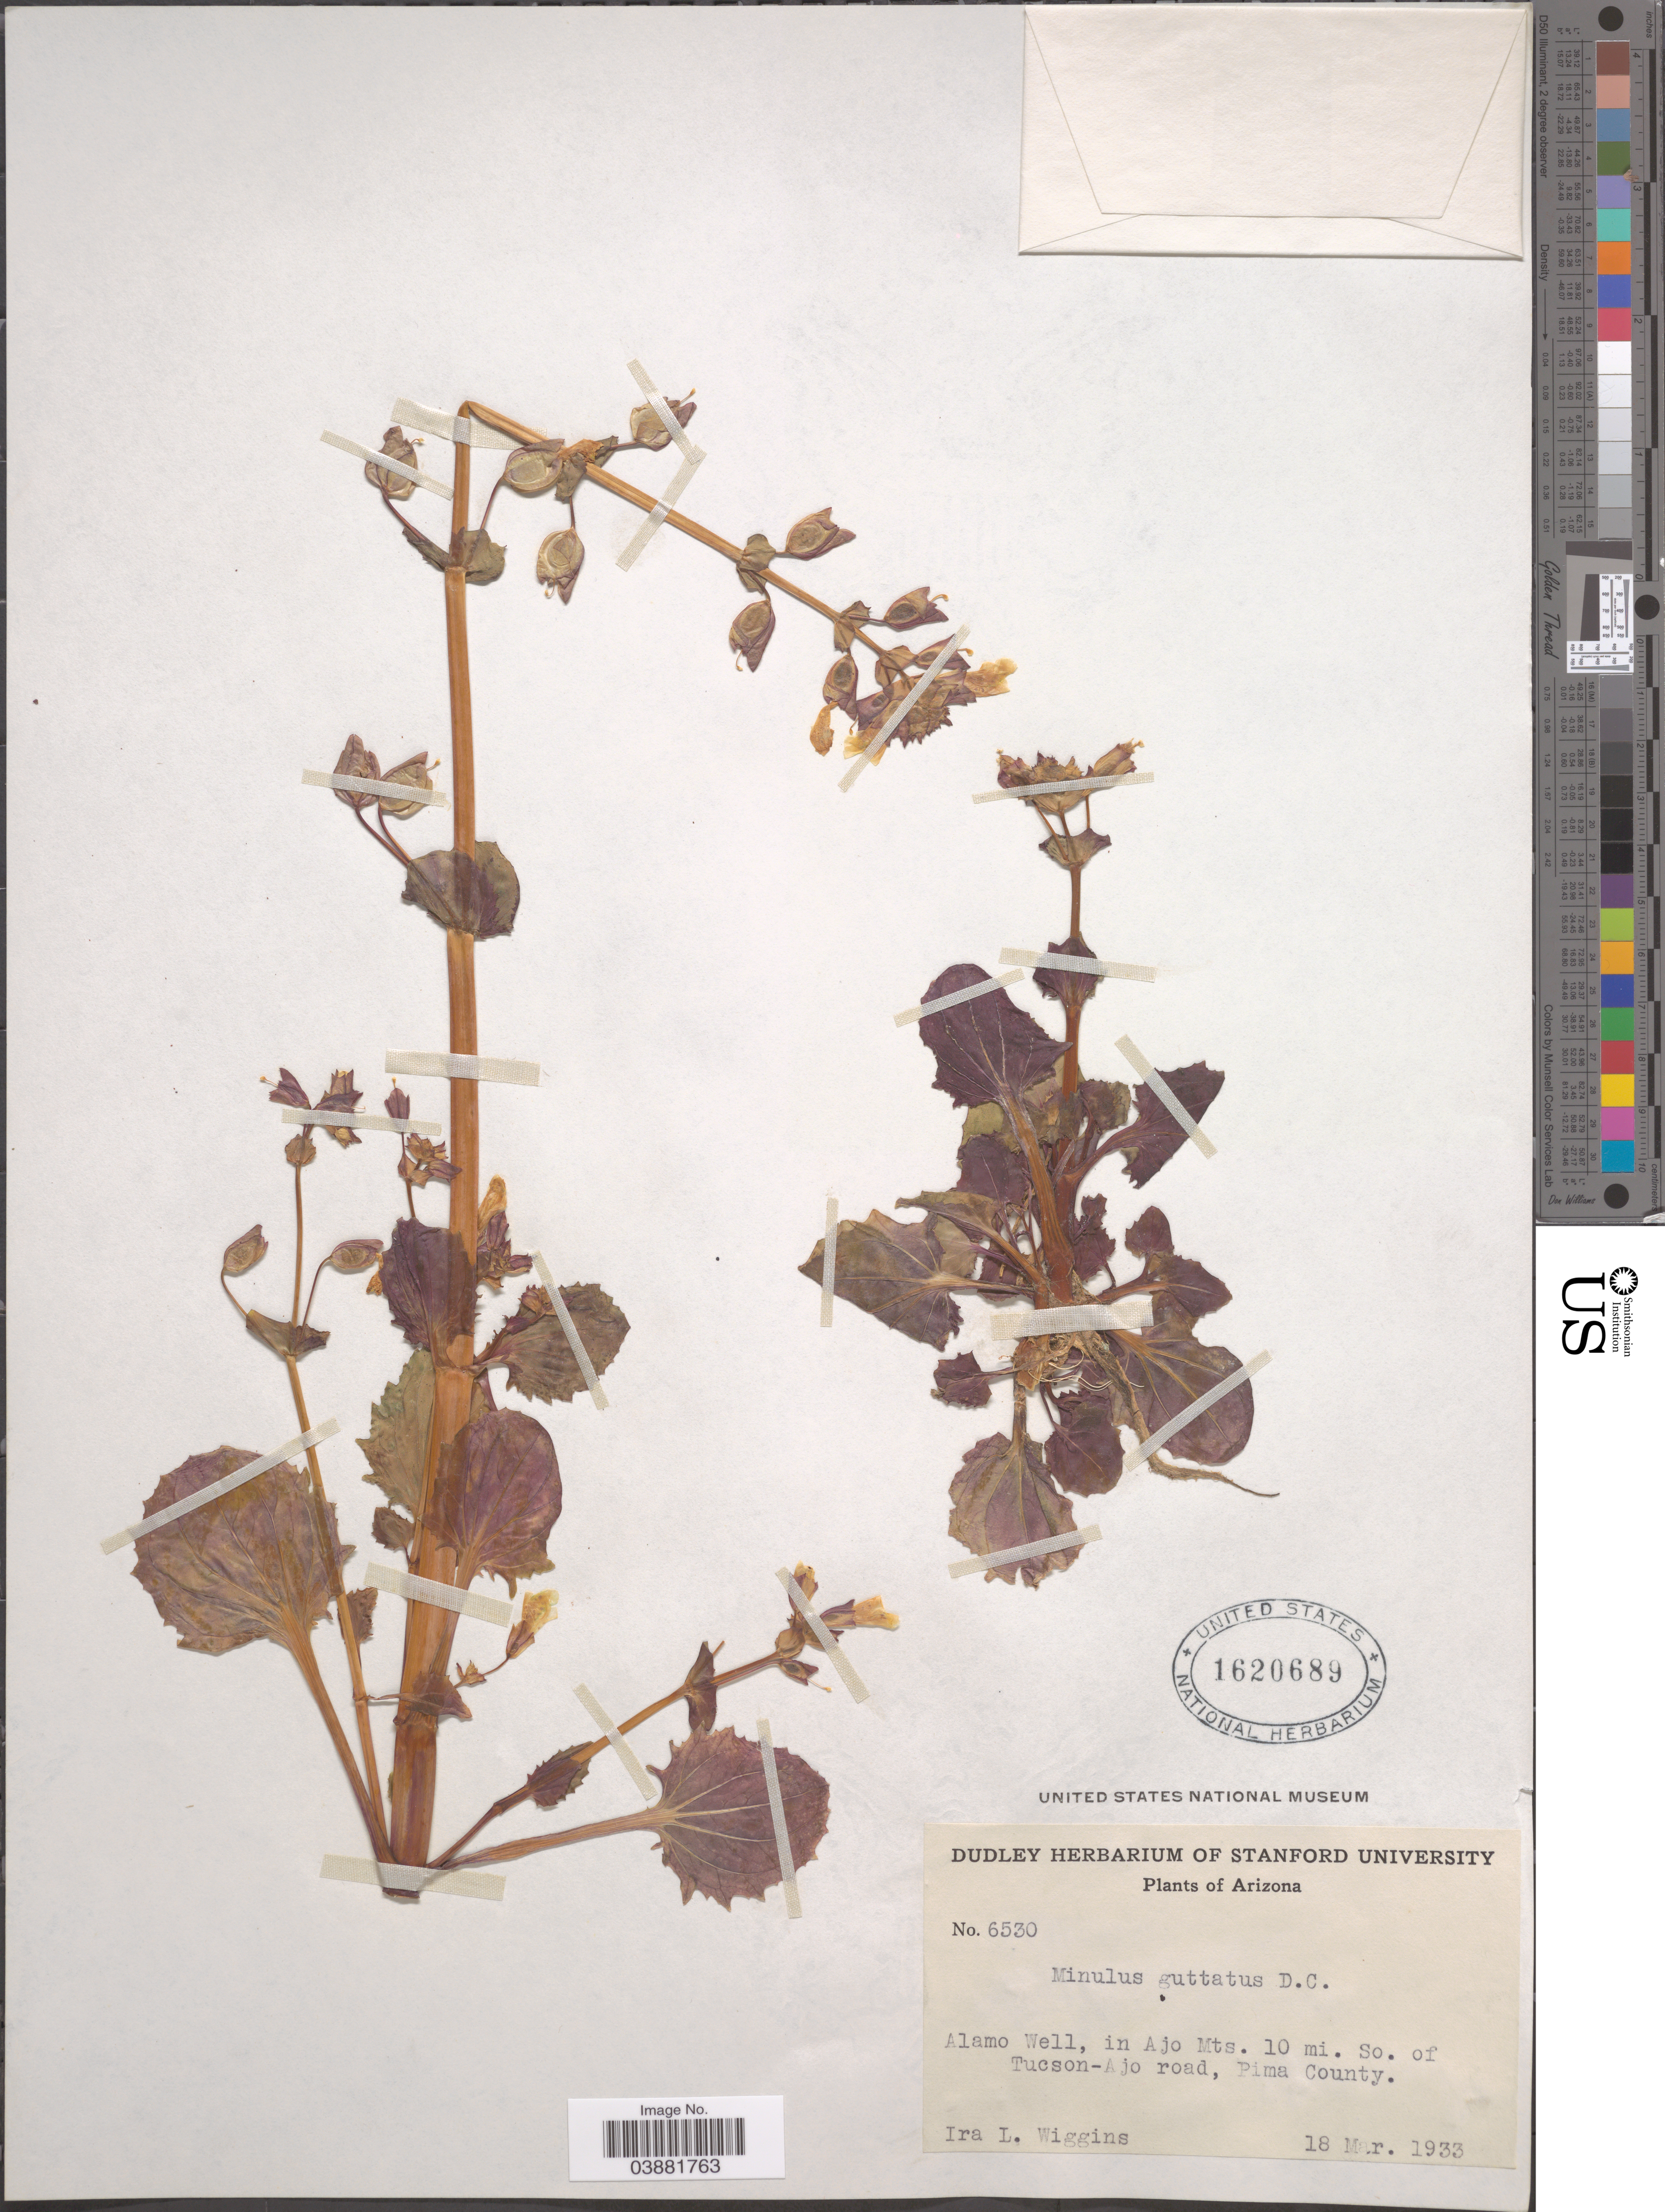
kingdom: Plantae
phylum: Tracheophyta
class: Magnoliopsida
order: Lamiales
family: Phrymaceae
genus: Mimulus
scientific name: Mimulus guttatus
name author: DC.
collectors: I. L. Wiggins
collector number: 6530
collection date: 1933-03-18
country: United States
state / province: Arizona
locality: Alamo Well, in Ajo Mts. 10 mi. So. of Tucson-Ajo road, Pima County.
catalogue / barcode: US 1620689